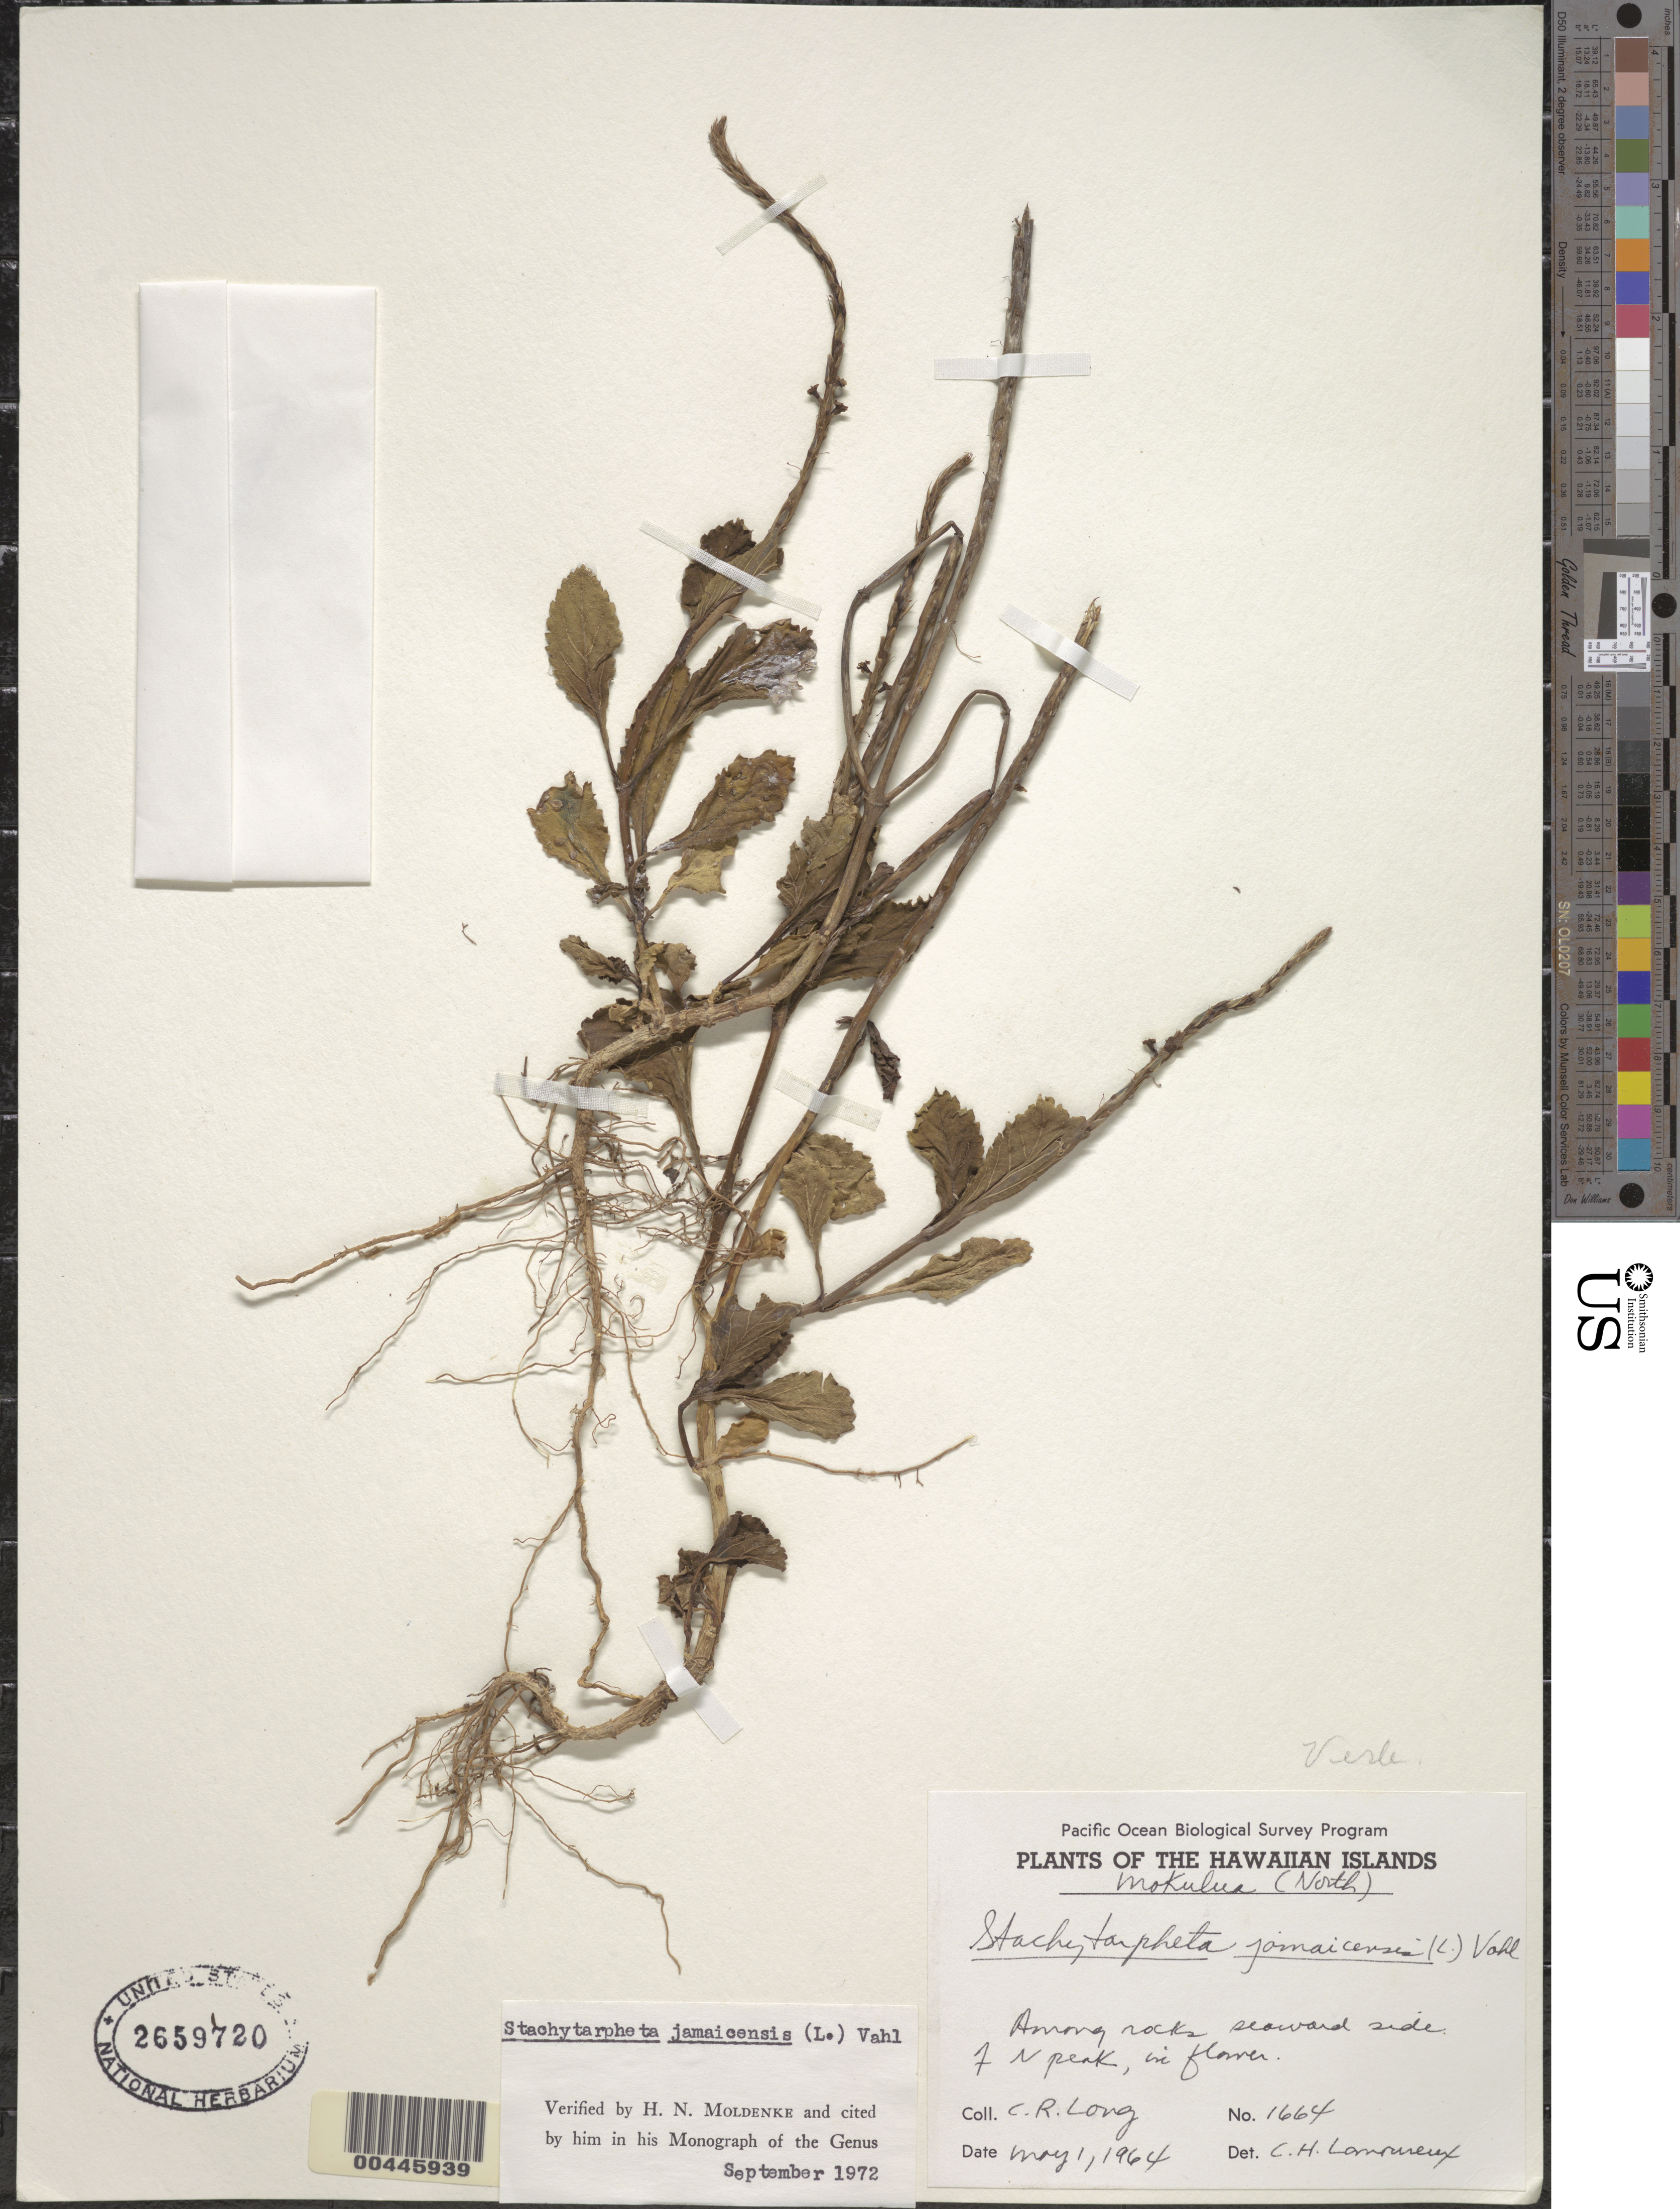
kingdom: Plantae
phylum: Tracheophyta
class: Magnoliopsida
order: Lamiales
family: Verbenaceae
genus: Stachytarpheta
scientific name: Stachytarpheta jamaicensis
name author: (L.) Vahl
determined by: Moldenke, H. N.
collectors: C. Long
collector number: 1664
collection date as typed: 1 May 1964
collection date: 1964-05-01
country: United States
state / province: Hawaii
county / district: Hawaii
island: Hawaii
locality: North Mokulua, seaward side of N peak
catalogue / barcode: US 2659720